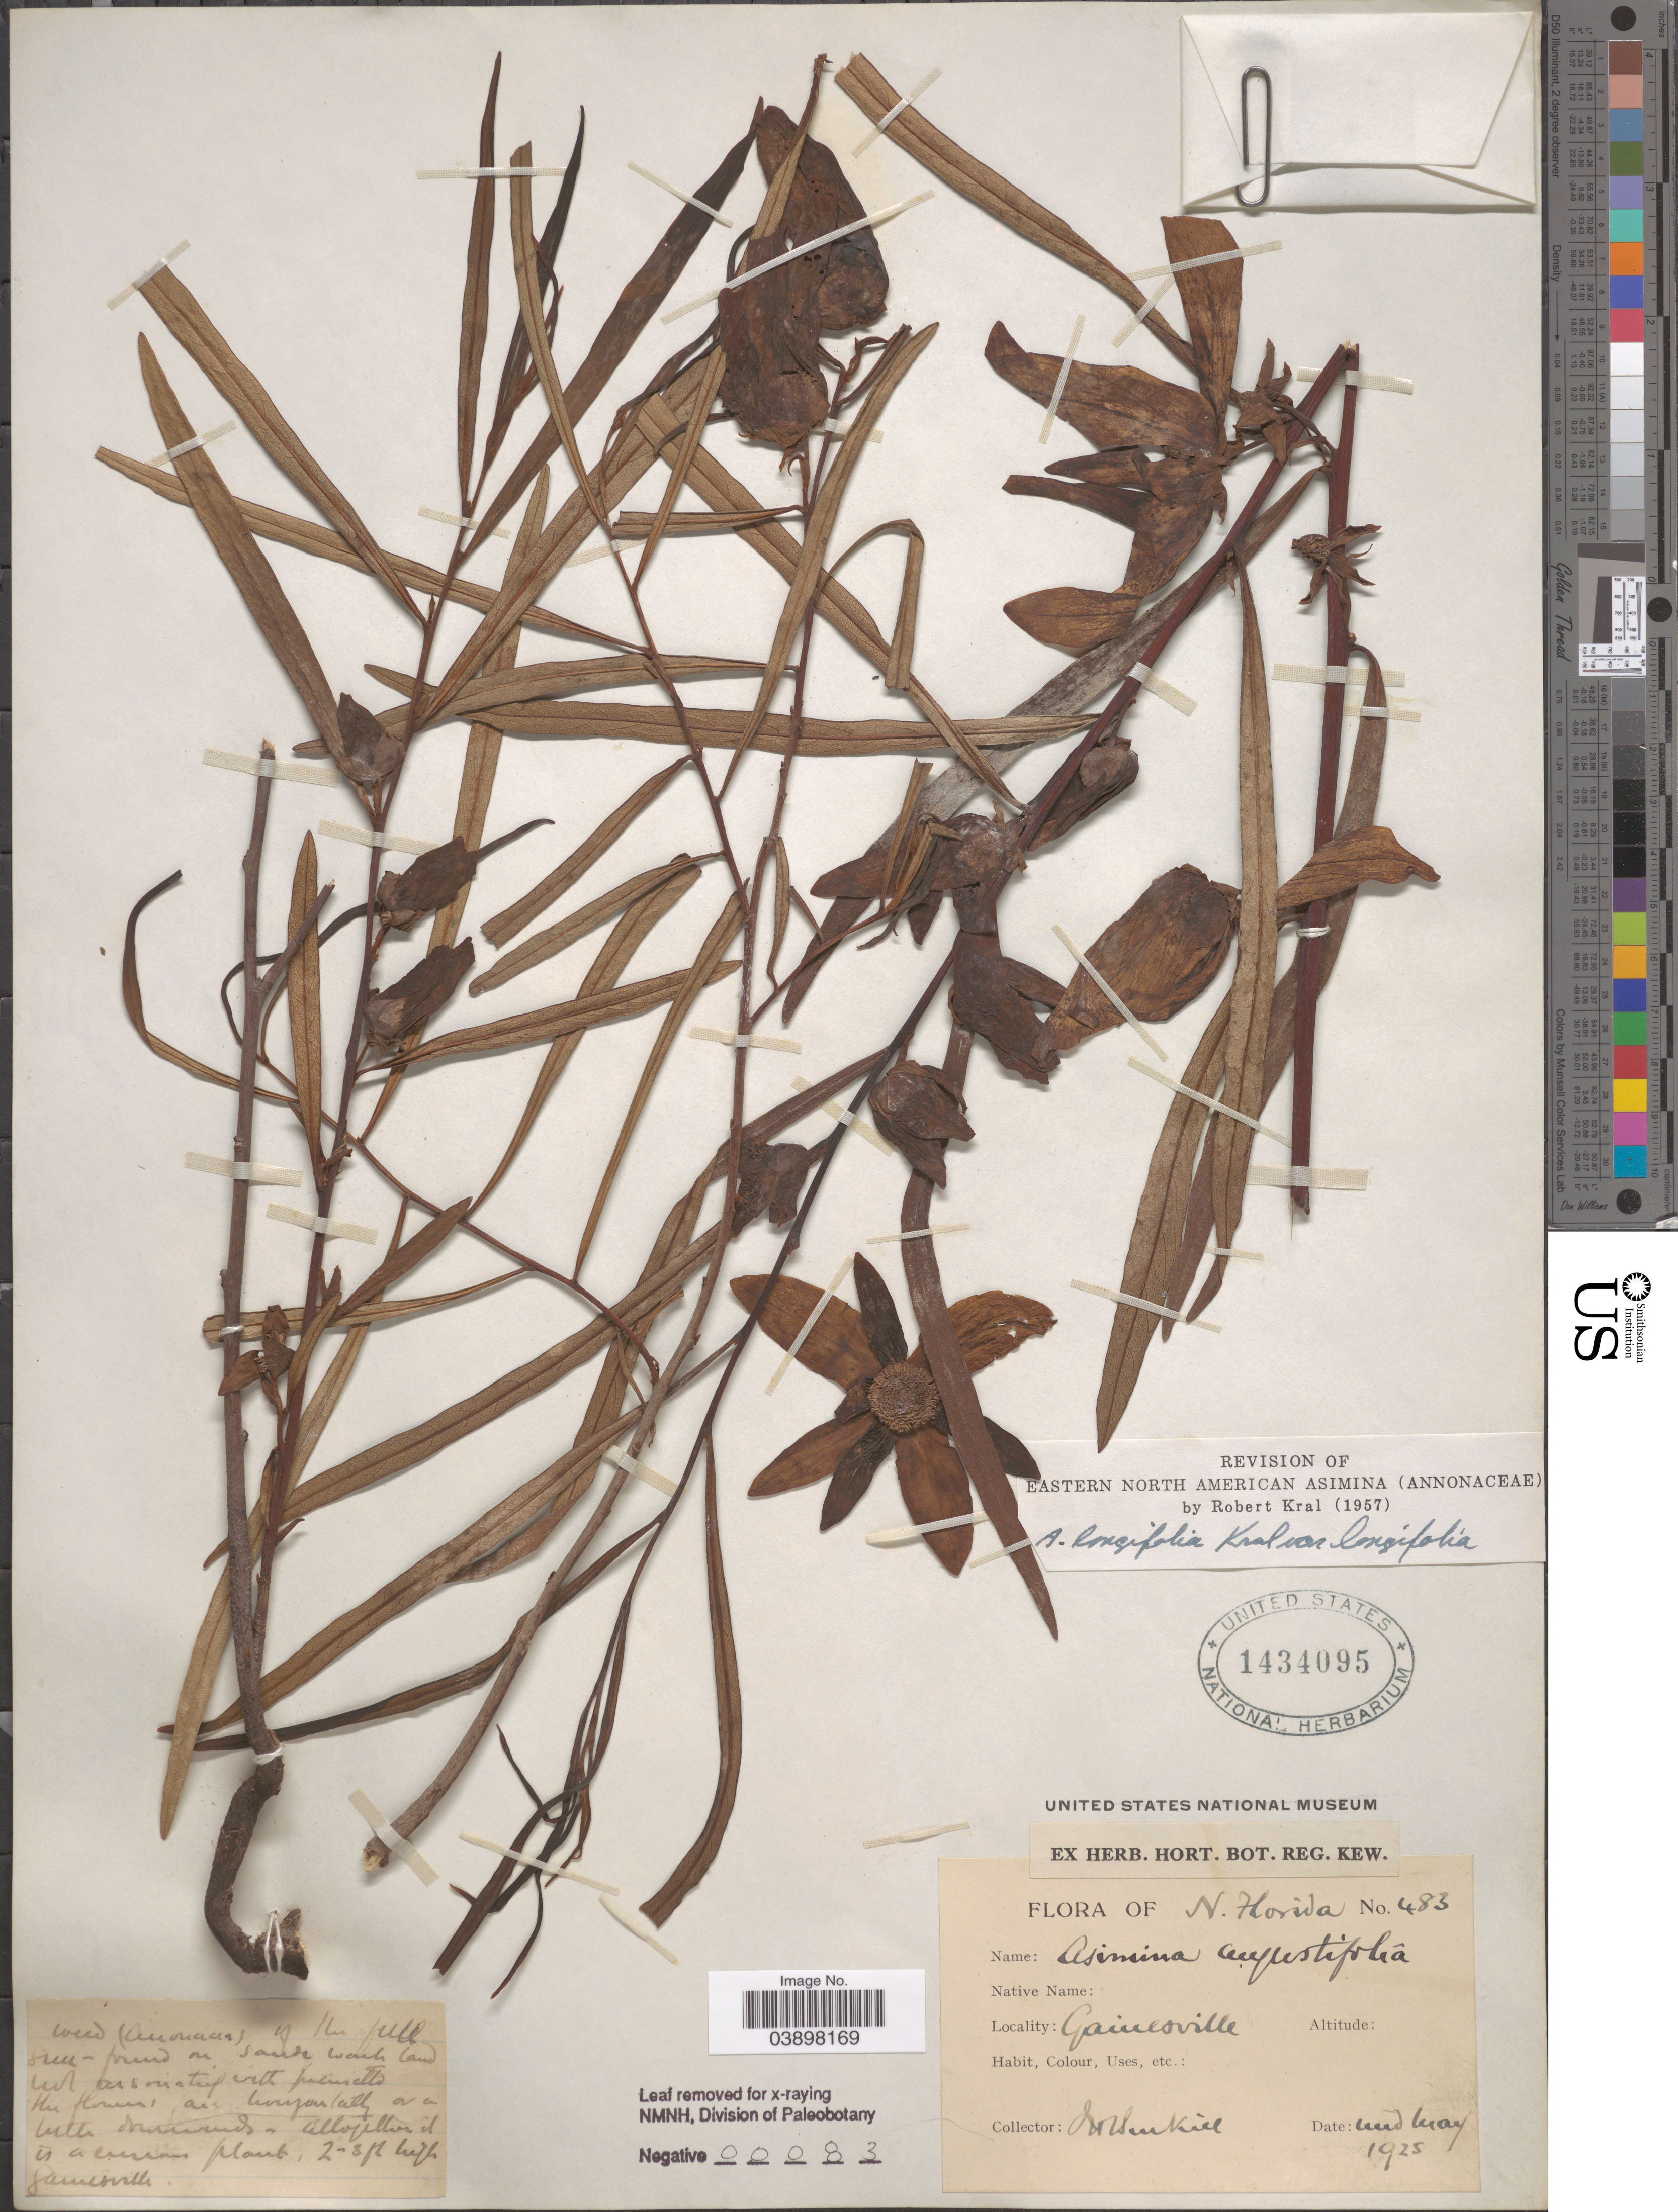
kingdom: Plantae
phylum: Tracheophyta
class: Magnoliopsida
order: Magnoliales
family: Annonaceae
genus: Asimina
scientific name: Asimina longifolia var. longifolia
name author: Kral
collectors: J. Burkill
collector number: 483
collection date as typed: Mid may 1925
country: United States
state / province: Florida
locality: N. Florida. Gainesville.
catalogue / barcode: US 1434095